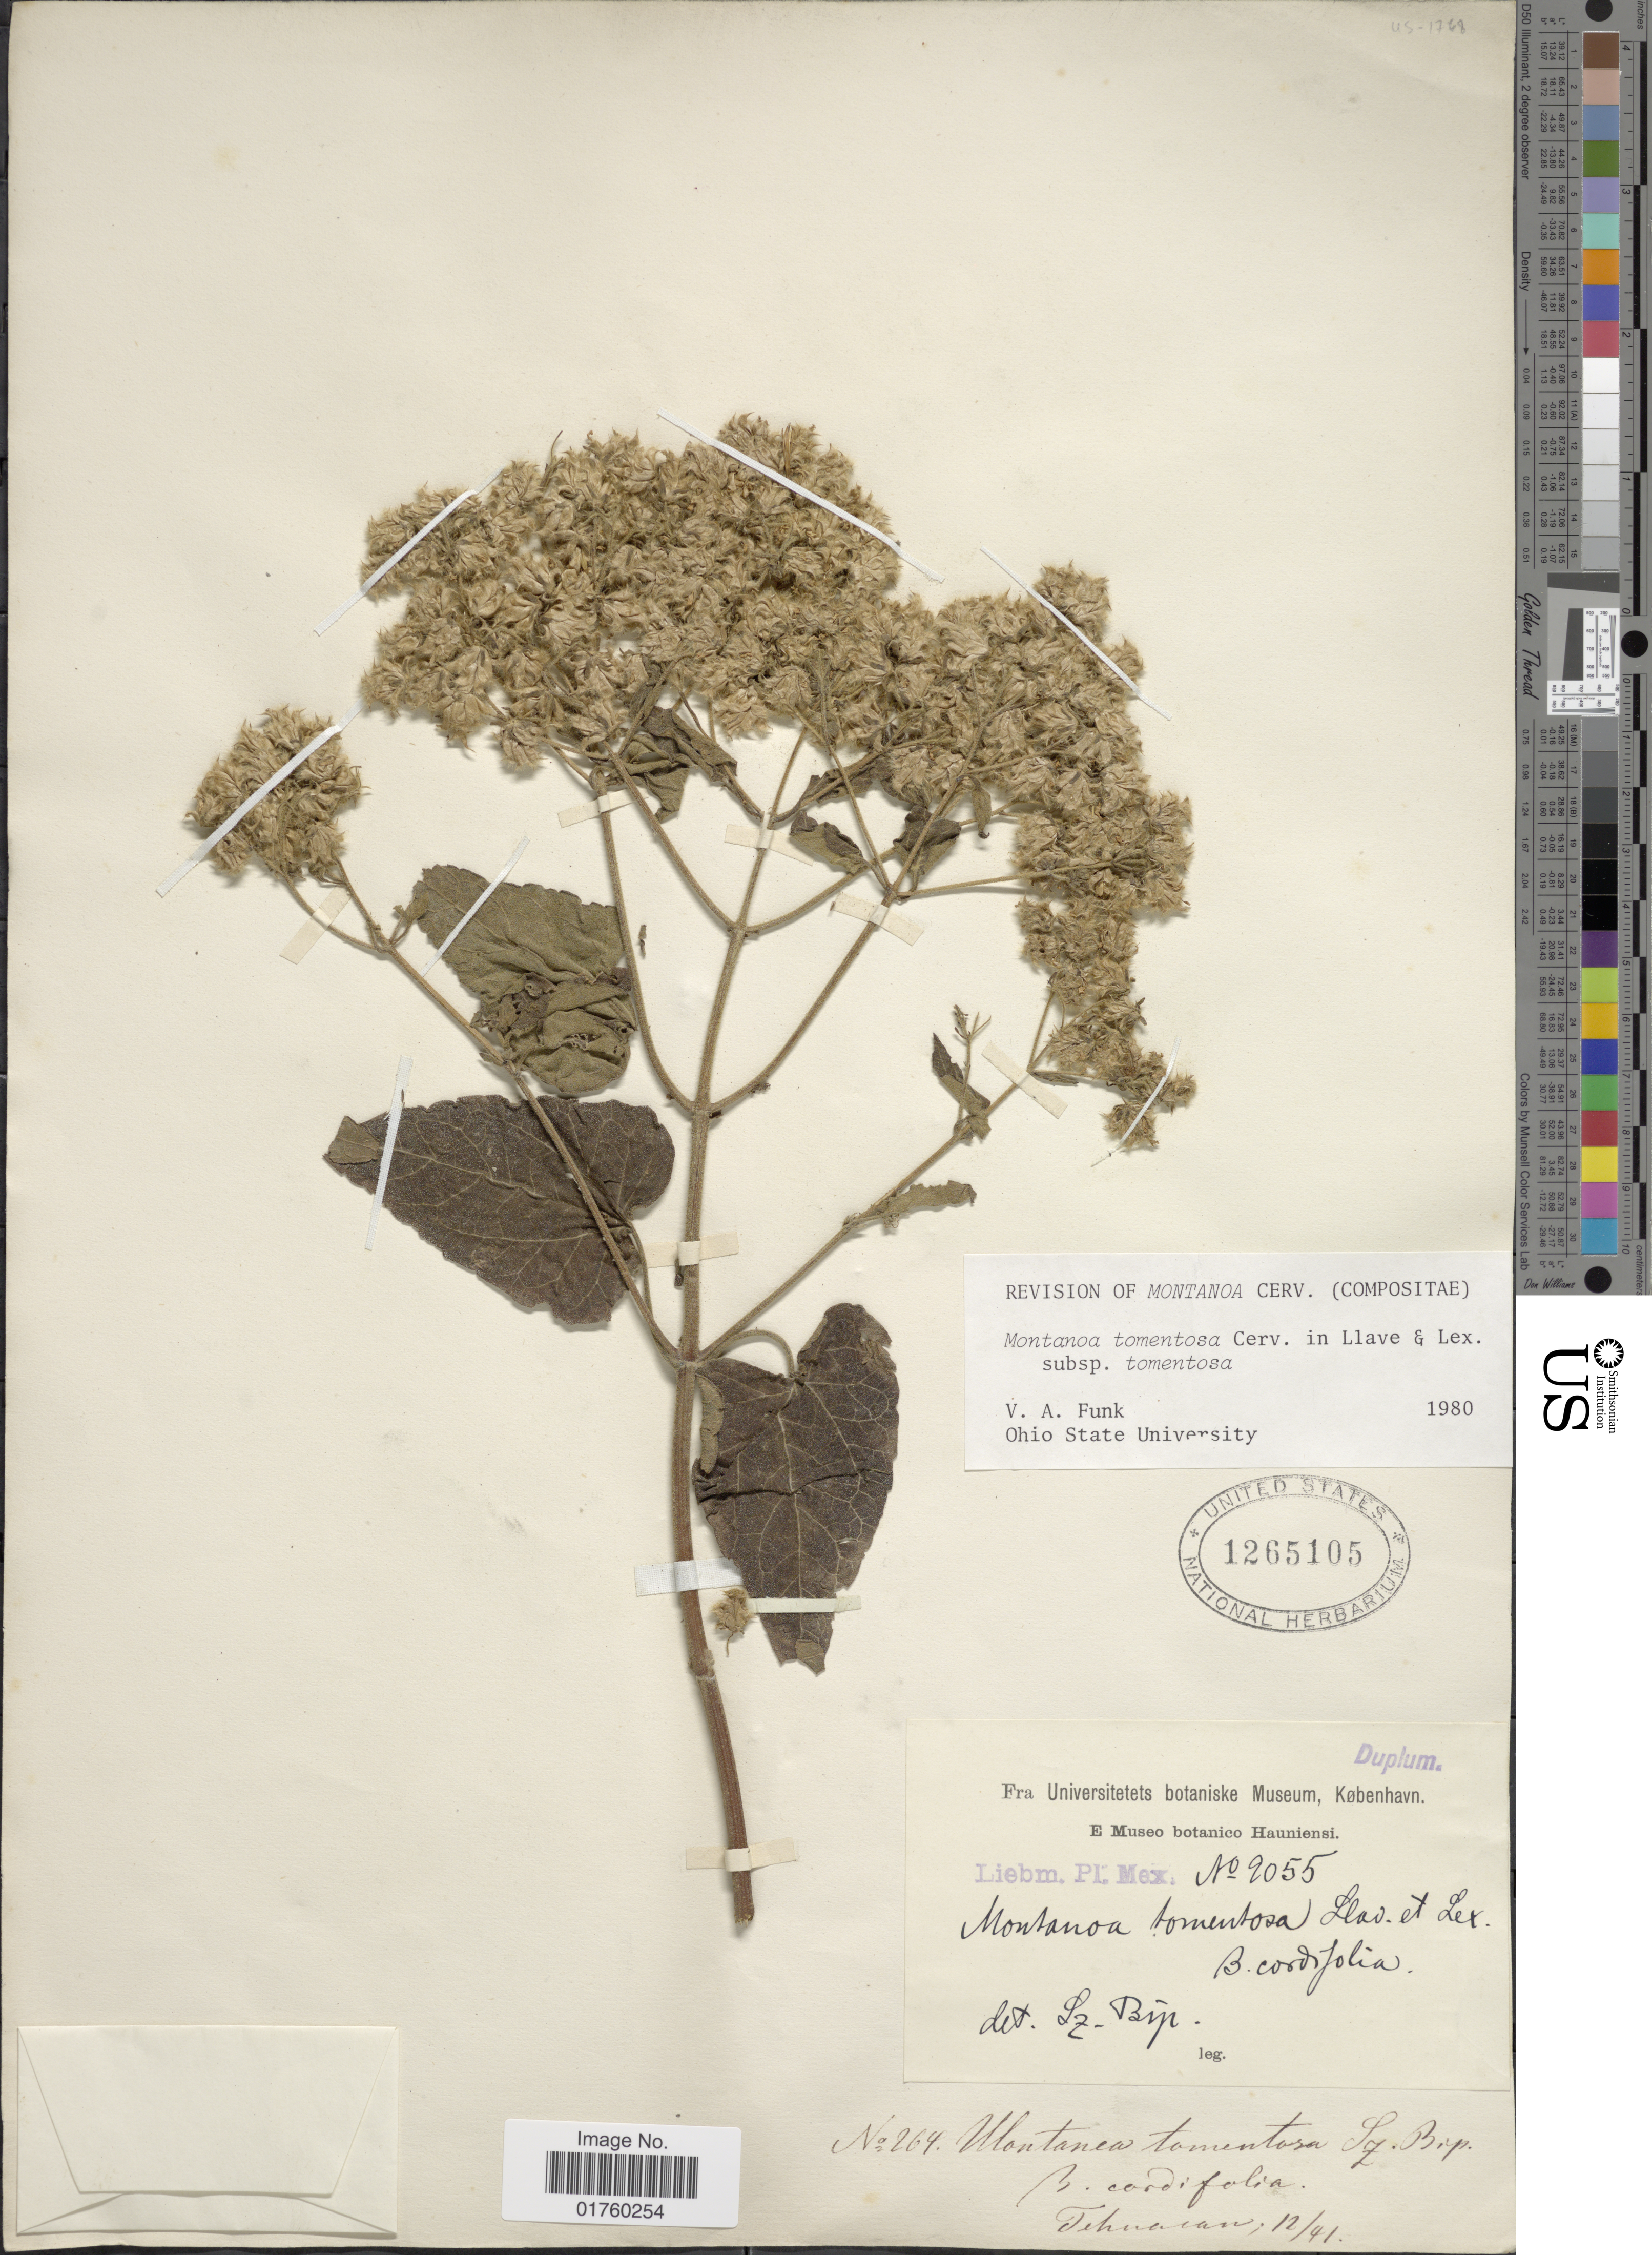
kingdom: Plantae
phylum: Tracheophyta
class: Magnoliopsida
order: Asterales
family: Asteraceae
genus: Montanoa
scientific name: Montanoa tomentosa subsp. tomentosa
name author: Cerv.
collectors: Liebman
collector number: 9055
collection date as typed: Transcribed d/m/y: /12/41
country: Mexico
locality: Tehuacan.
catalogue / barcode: US 1265105